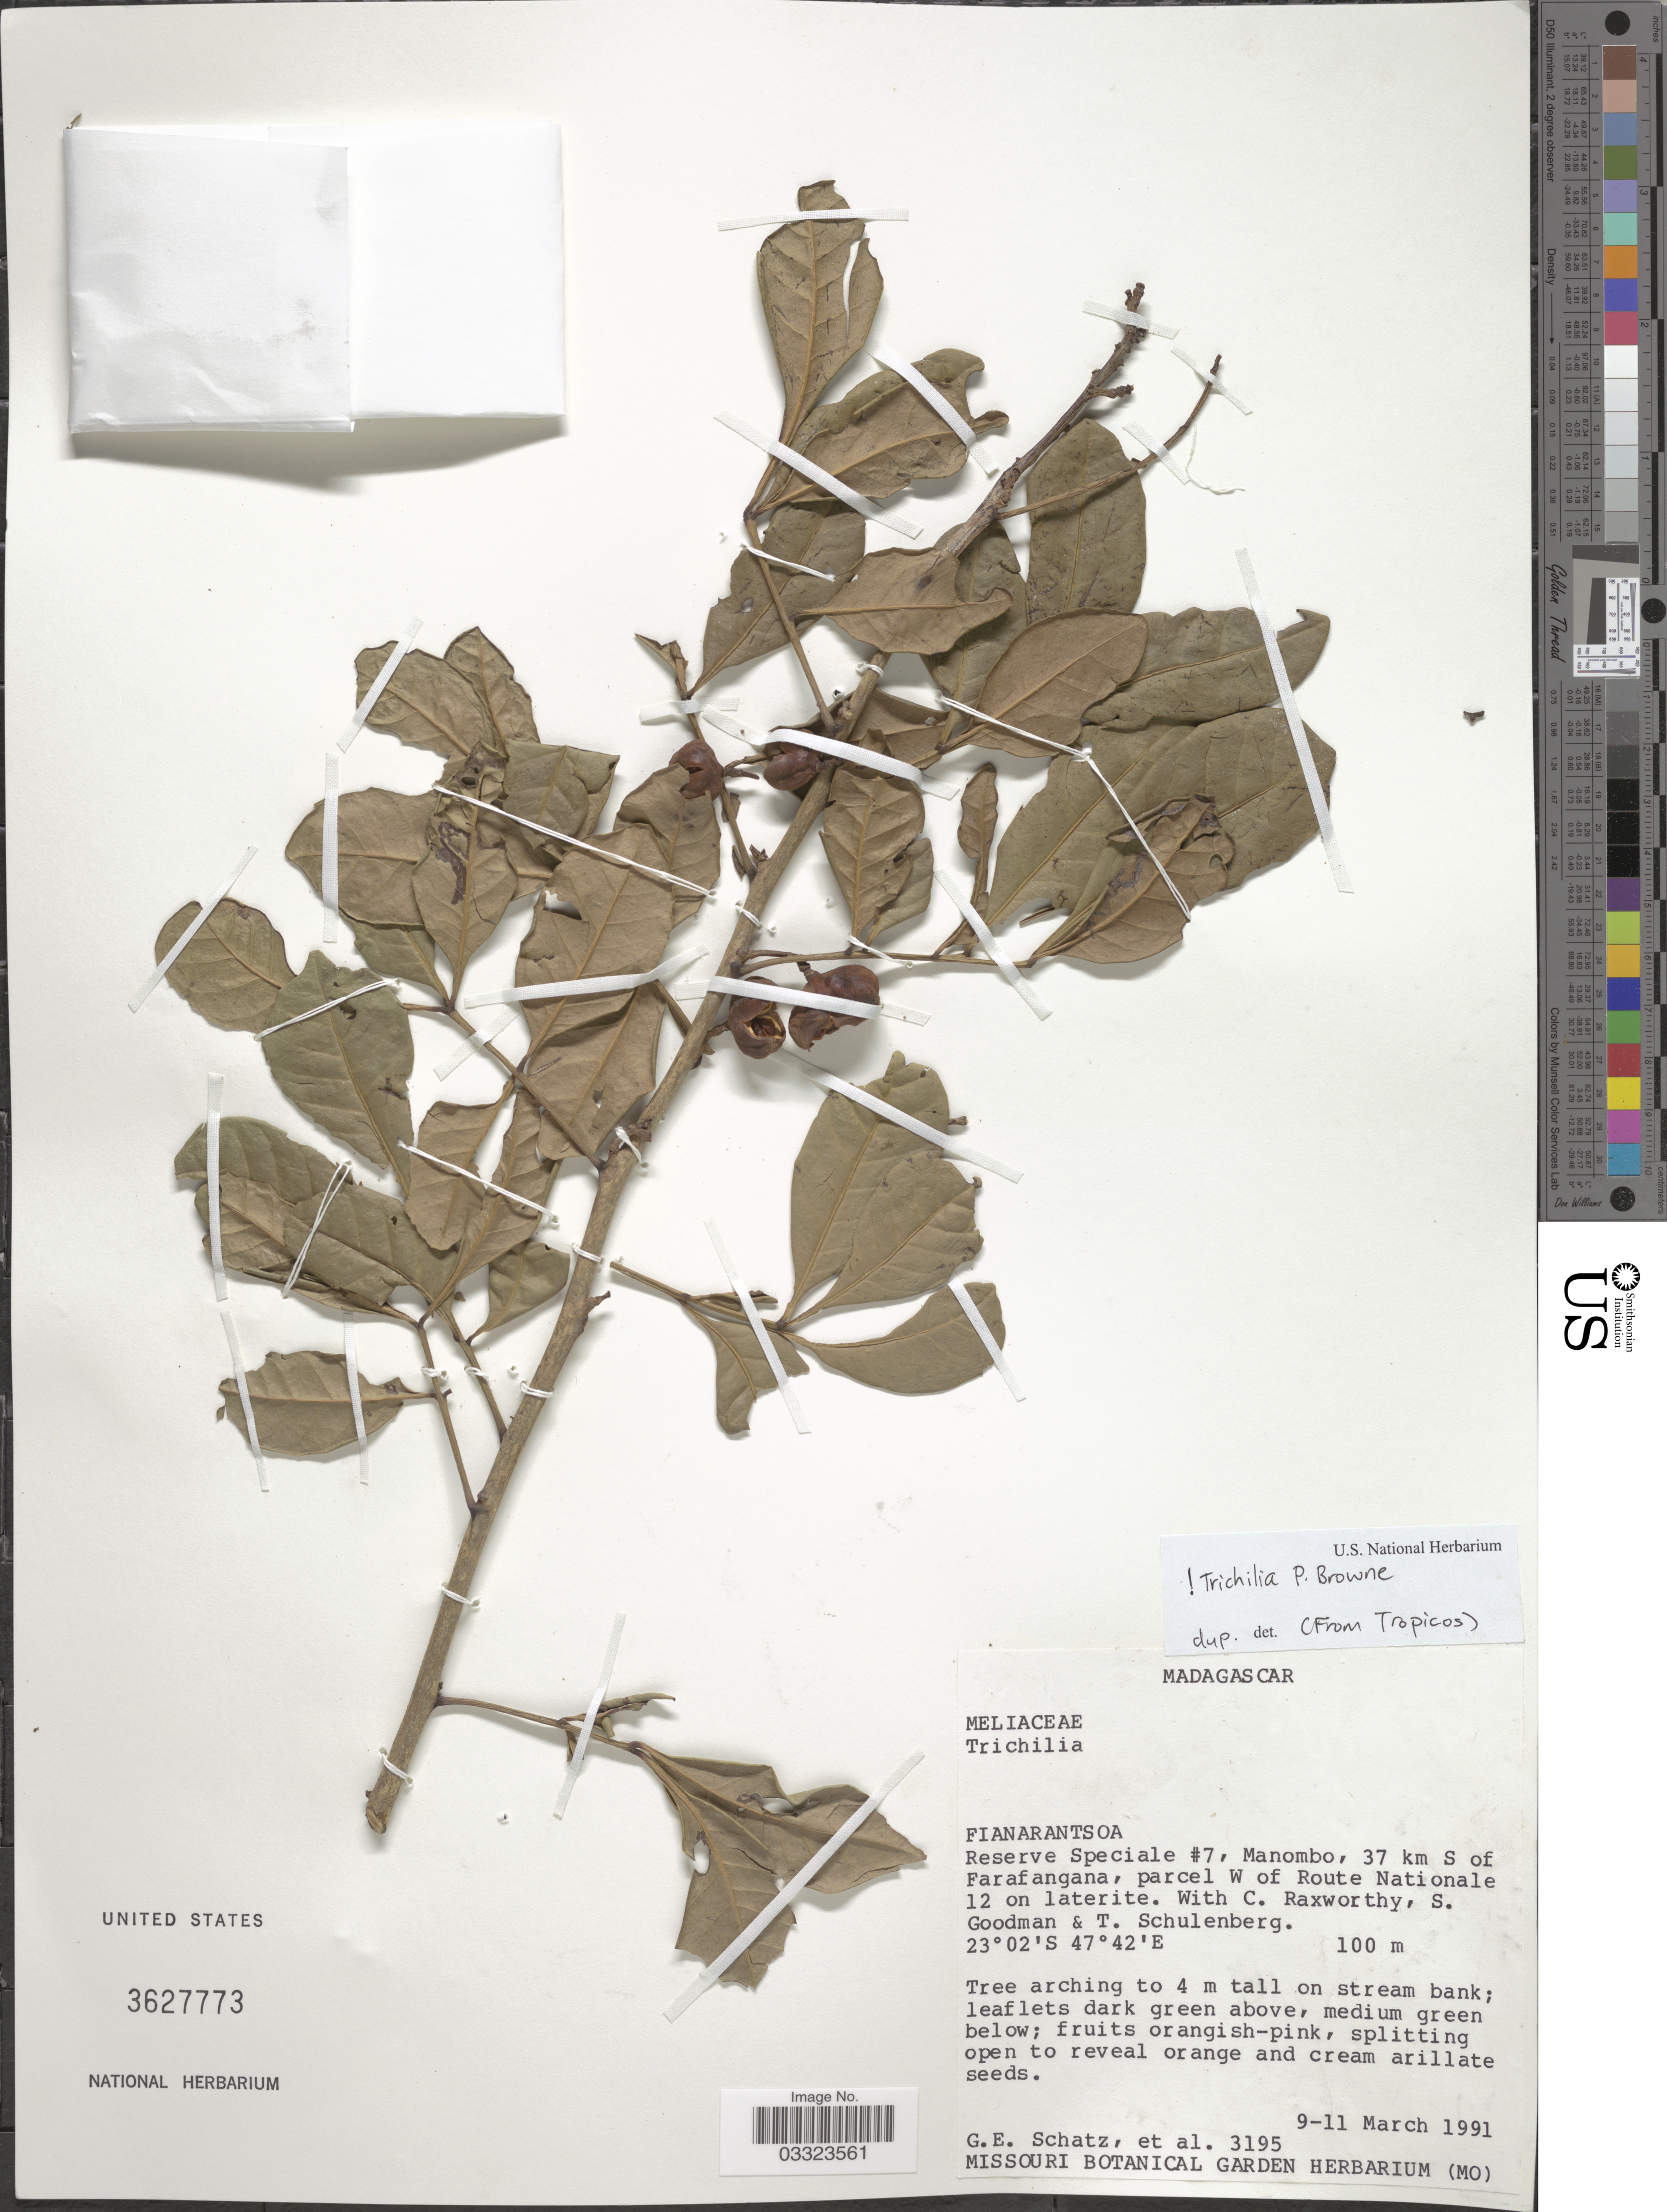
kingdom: Plantae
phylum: Tracheophyta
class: Magnoliopsida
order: Sapindales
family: Meliaceae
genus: Trichilia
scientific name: Trichilia sp.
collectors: G. Schatz, C. Raxworthy, S. Goodman & T. Schulenberg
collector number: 3195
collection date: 1991-03-09/1991-03-11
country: Madagascar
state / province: Atsimo-Atsinanana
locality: Reserve Speciale #7, Manombo, 37 km S of Farafangana, parcel W of Route Nationale 12 on laterite.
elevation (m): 100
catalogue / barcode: US 3627773